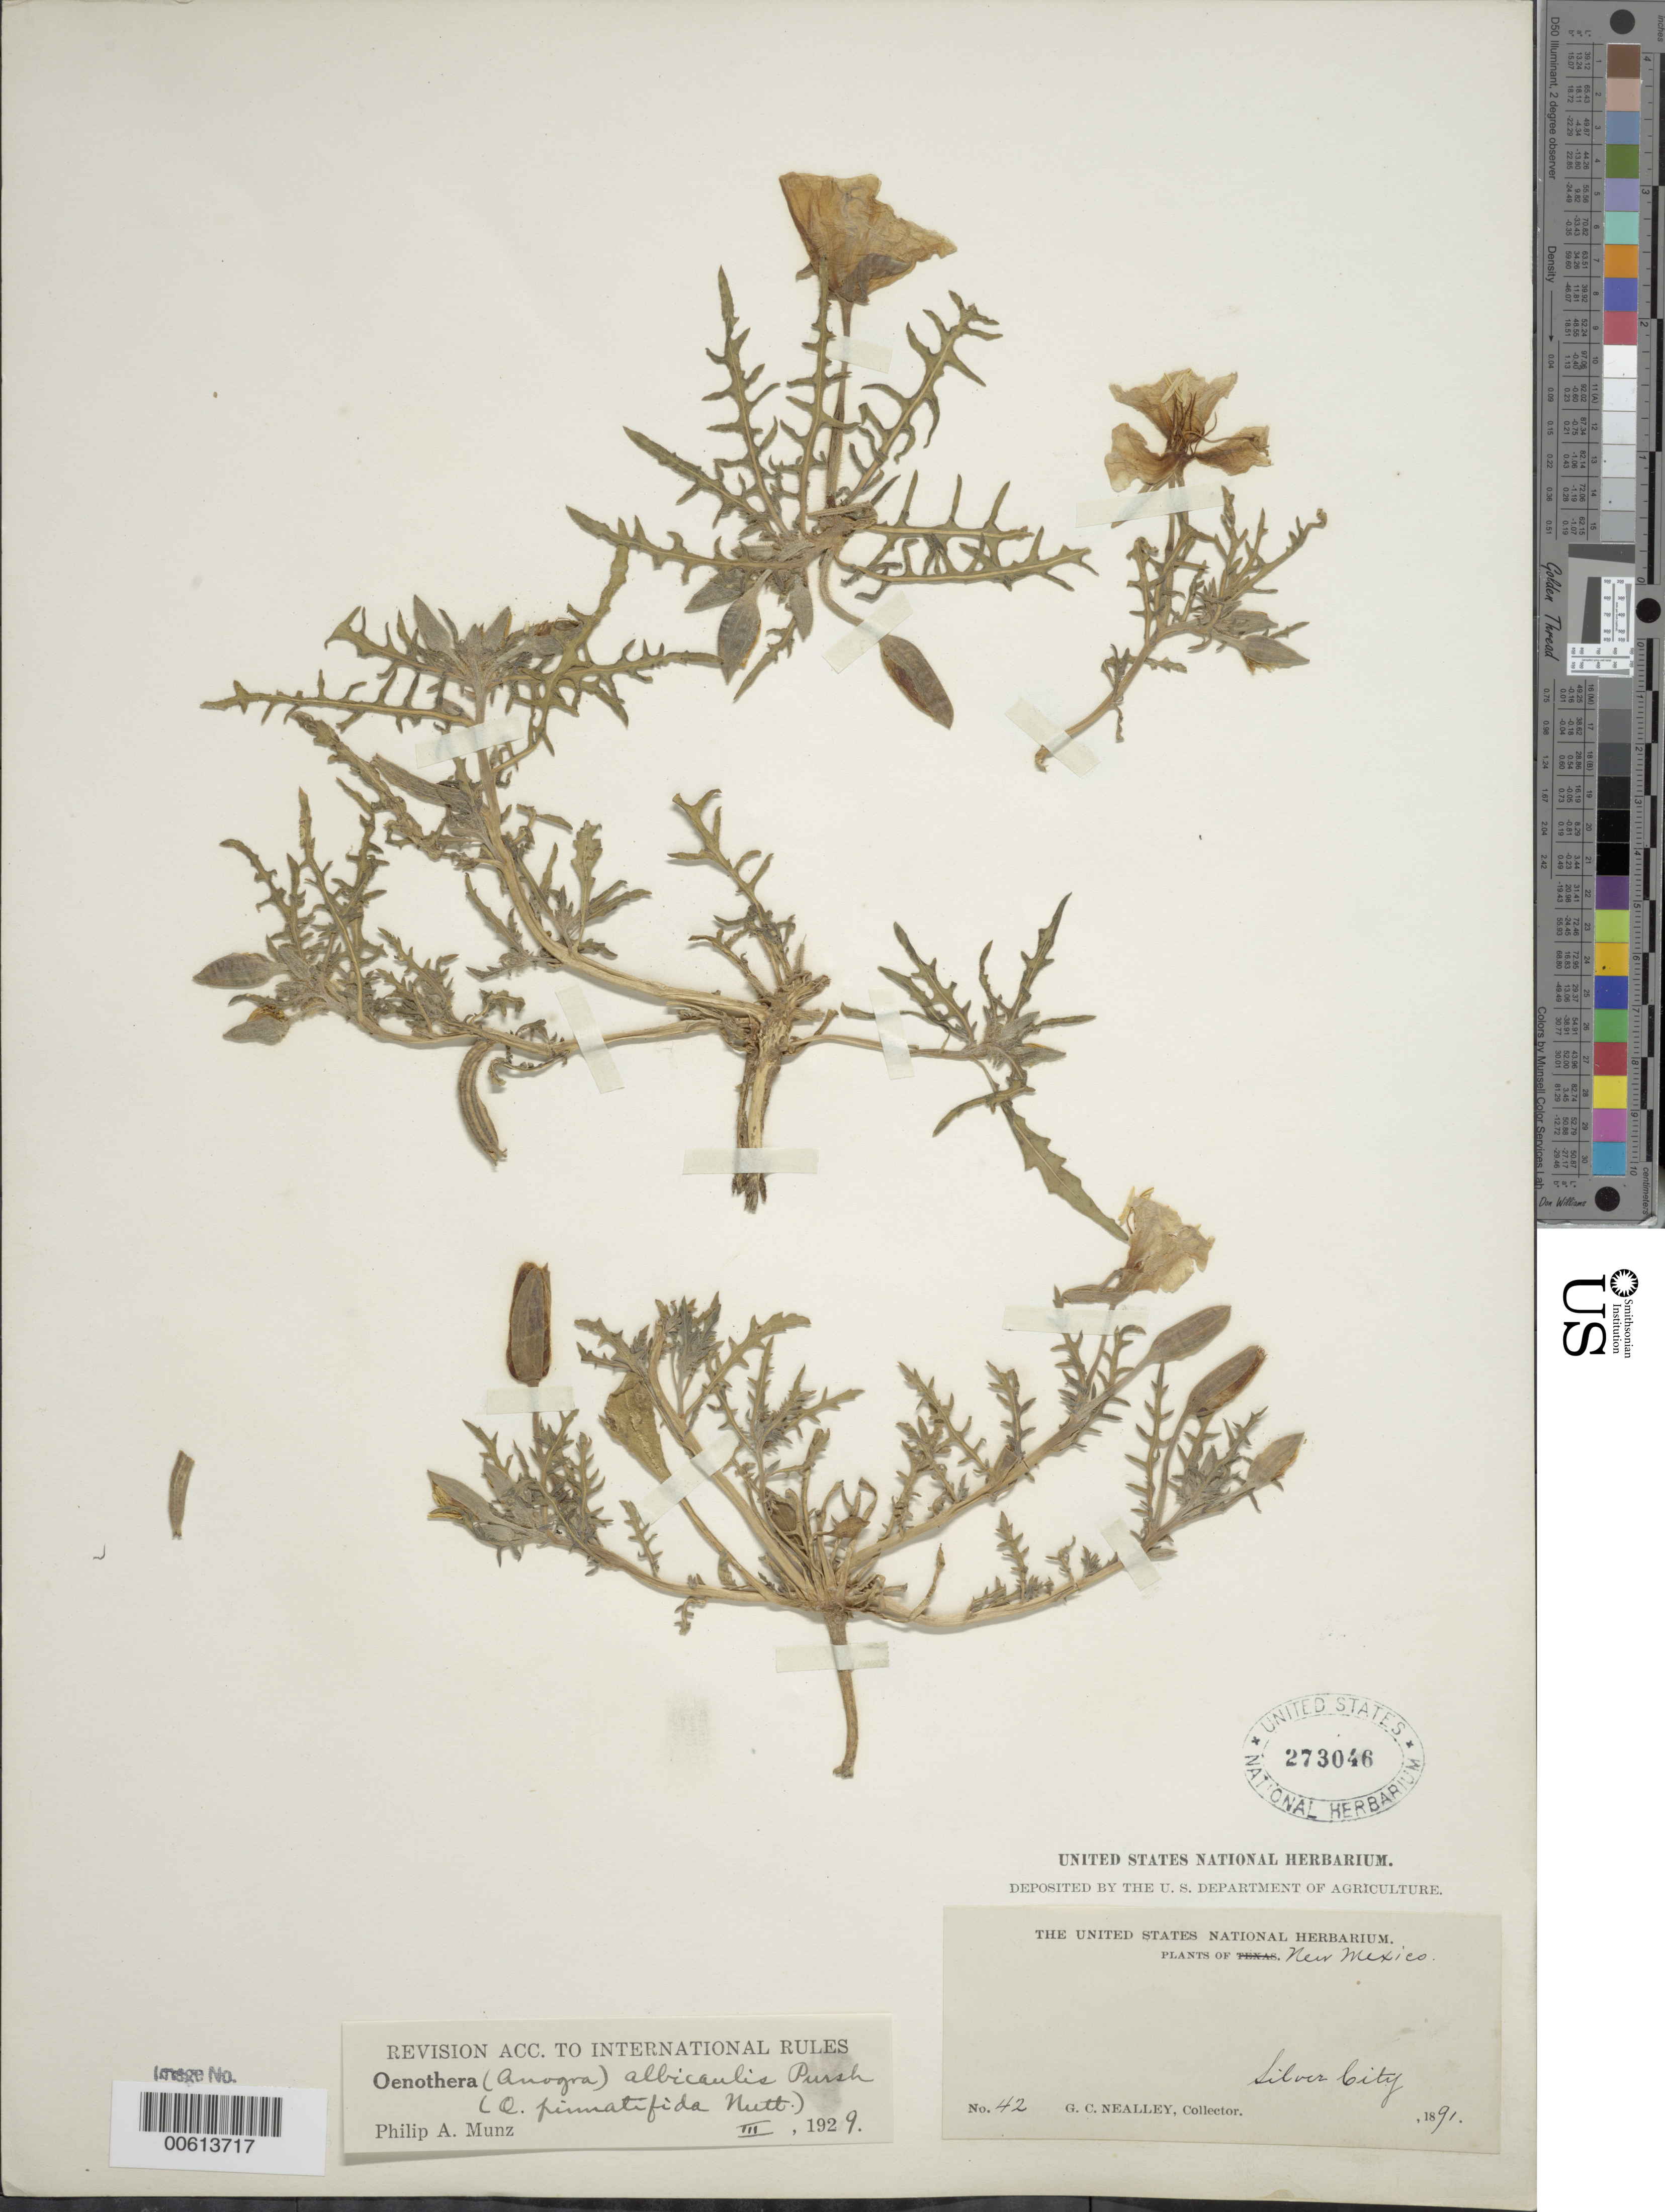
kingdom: Plantae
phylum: Tracheophyta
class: Magnoliopsida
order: Myrtales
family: Onagraceae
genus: Oenothera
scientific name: Oenothera albicaulis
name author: Pursh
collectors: G. C. Nealley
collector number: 42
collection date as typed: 1891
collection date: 1891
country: United States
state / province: New Mexico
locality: Silver City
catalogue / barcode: US 273046